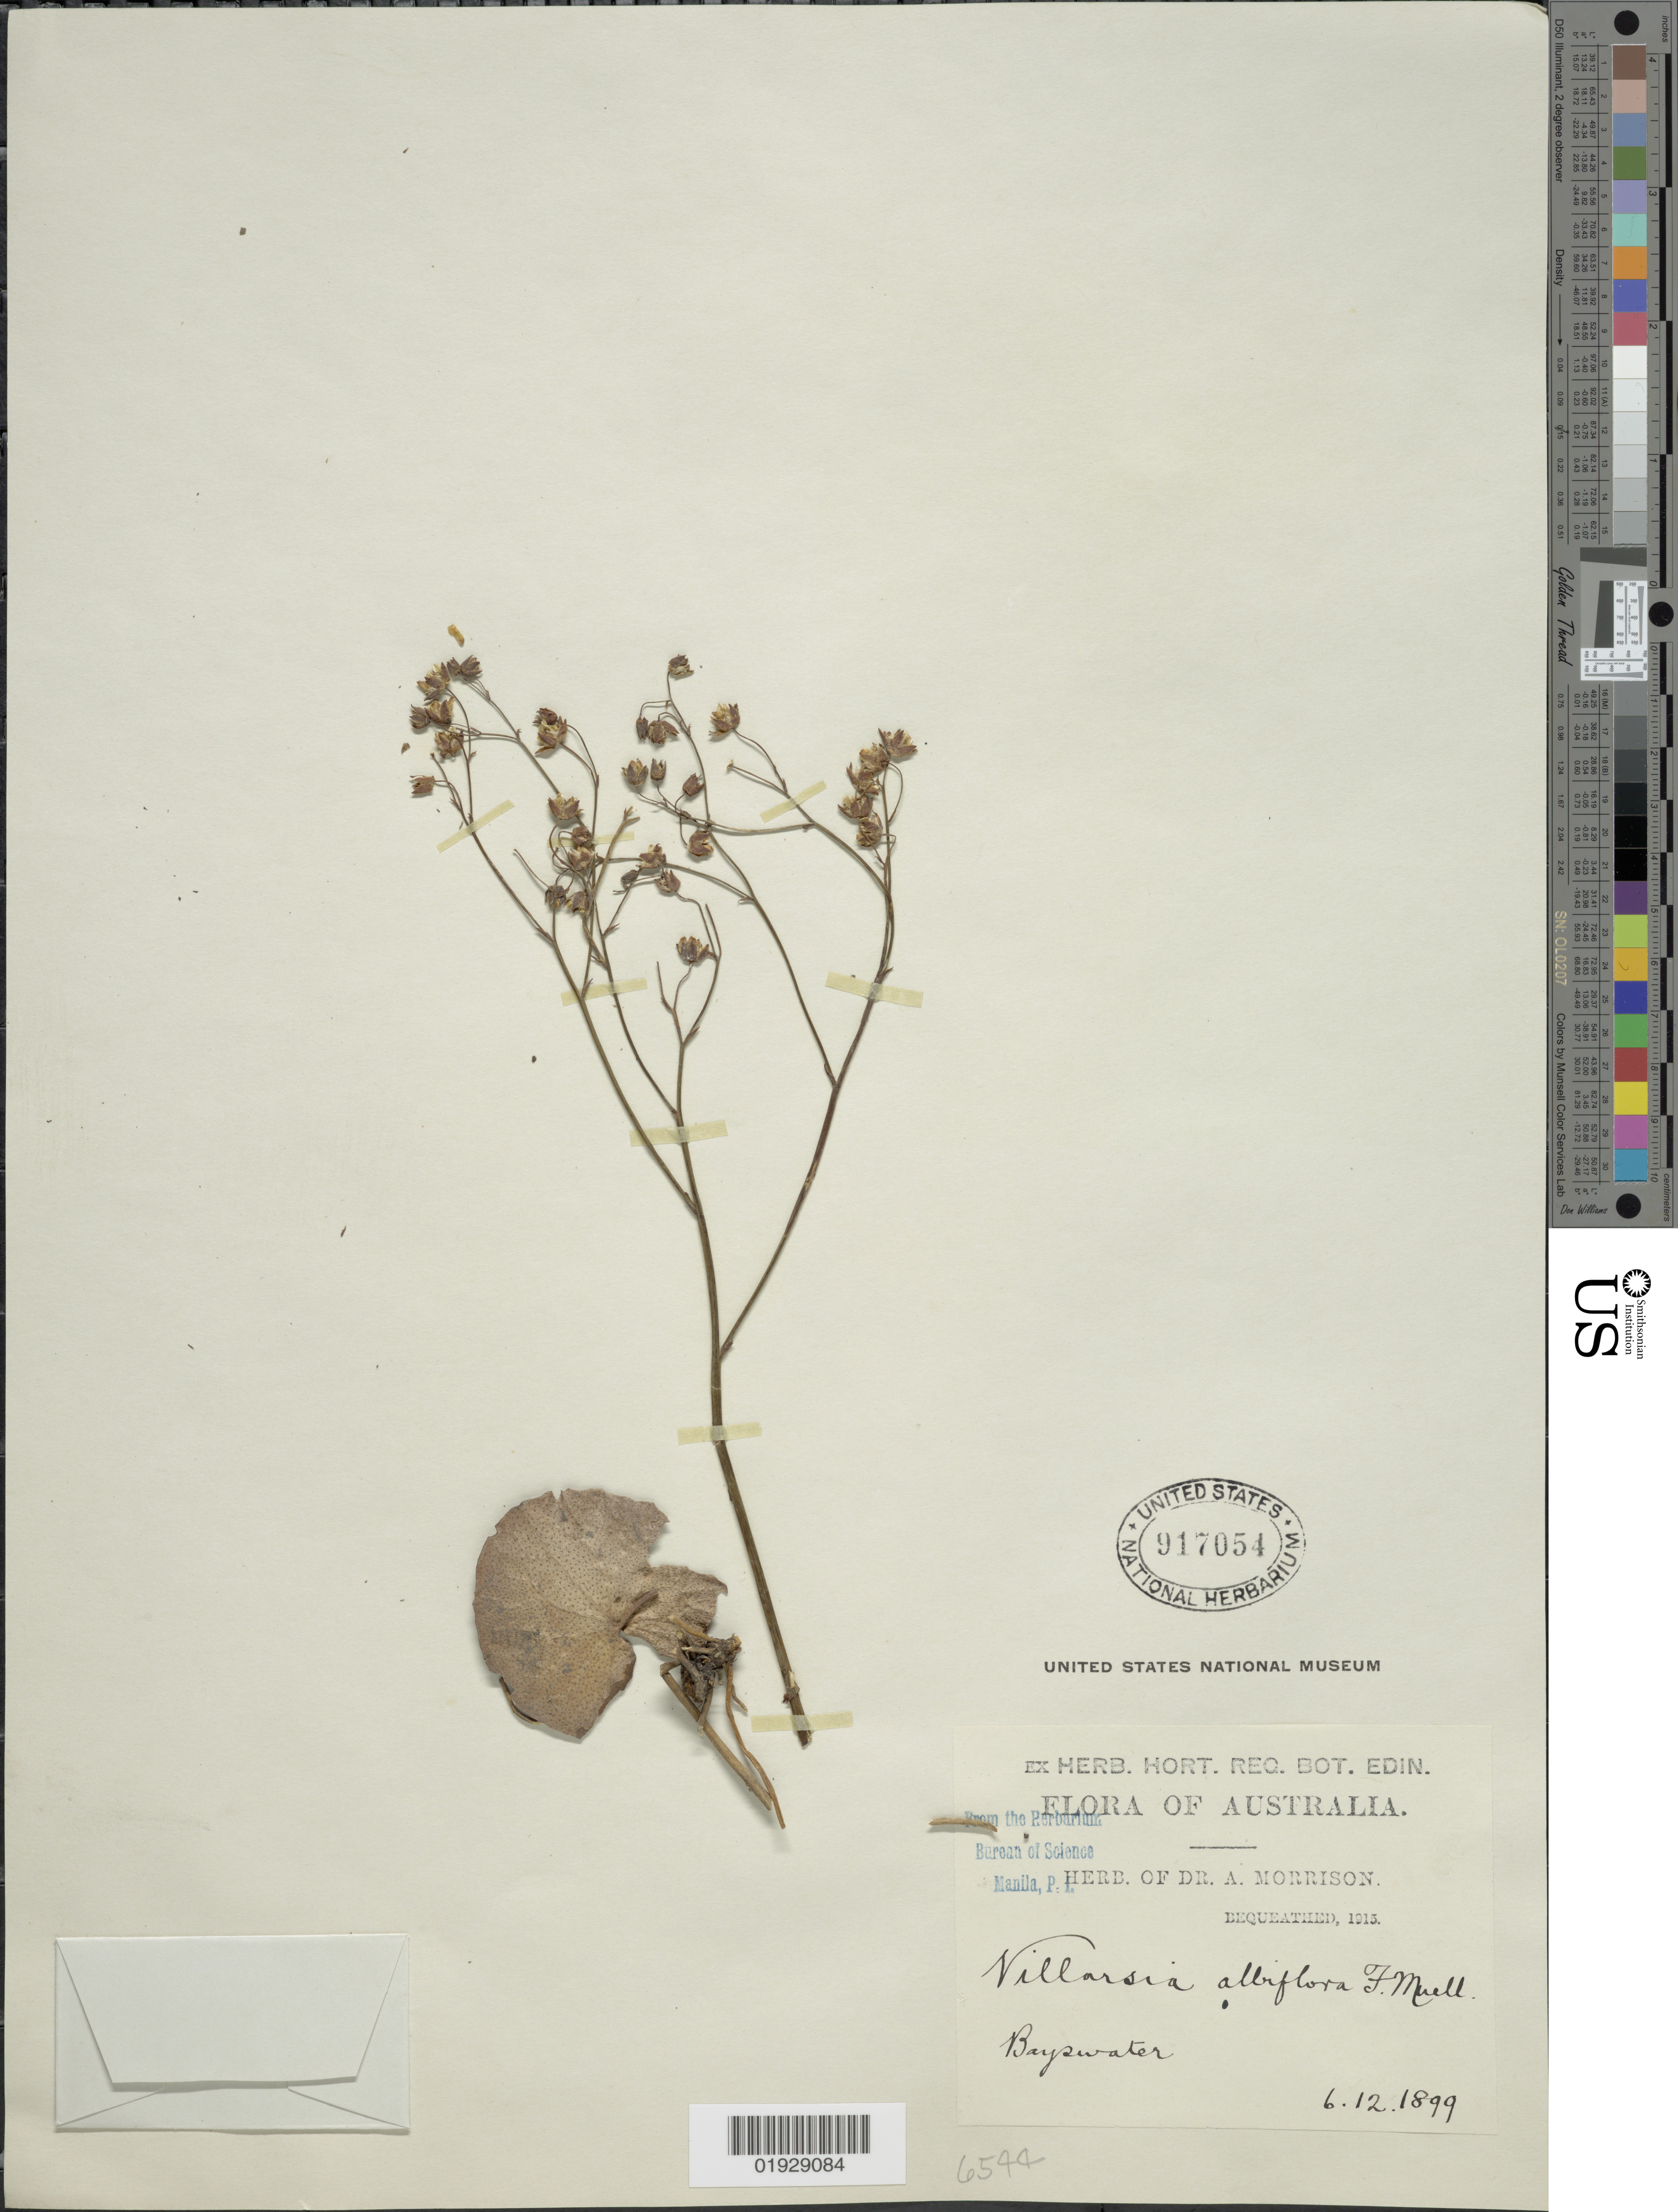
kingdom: Plantae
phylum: Tracheophyta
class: Magnoliopsida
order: Asterales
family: Menyanthaceae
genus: Villarsia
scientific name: Villarsia albiflora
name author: F. Muell.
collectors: A. Morrison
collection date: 1899-12-06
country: Australia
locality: Bayswater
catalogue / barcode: US 917054